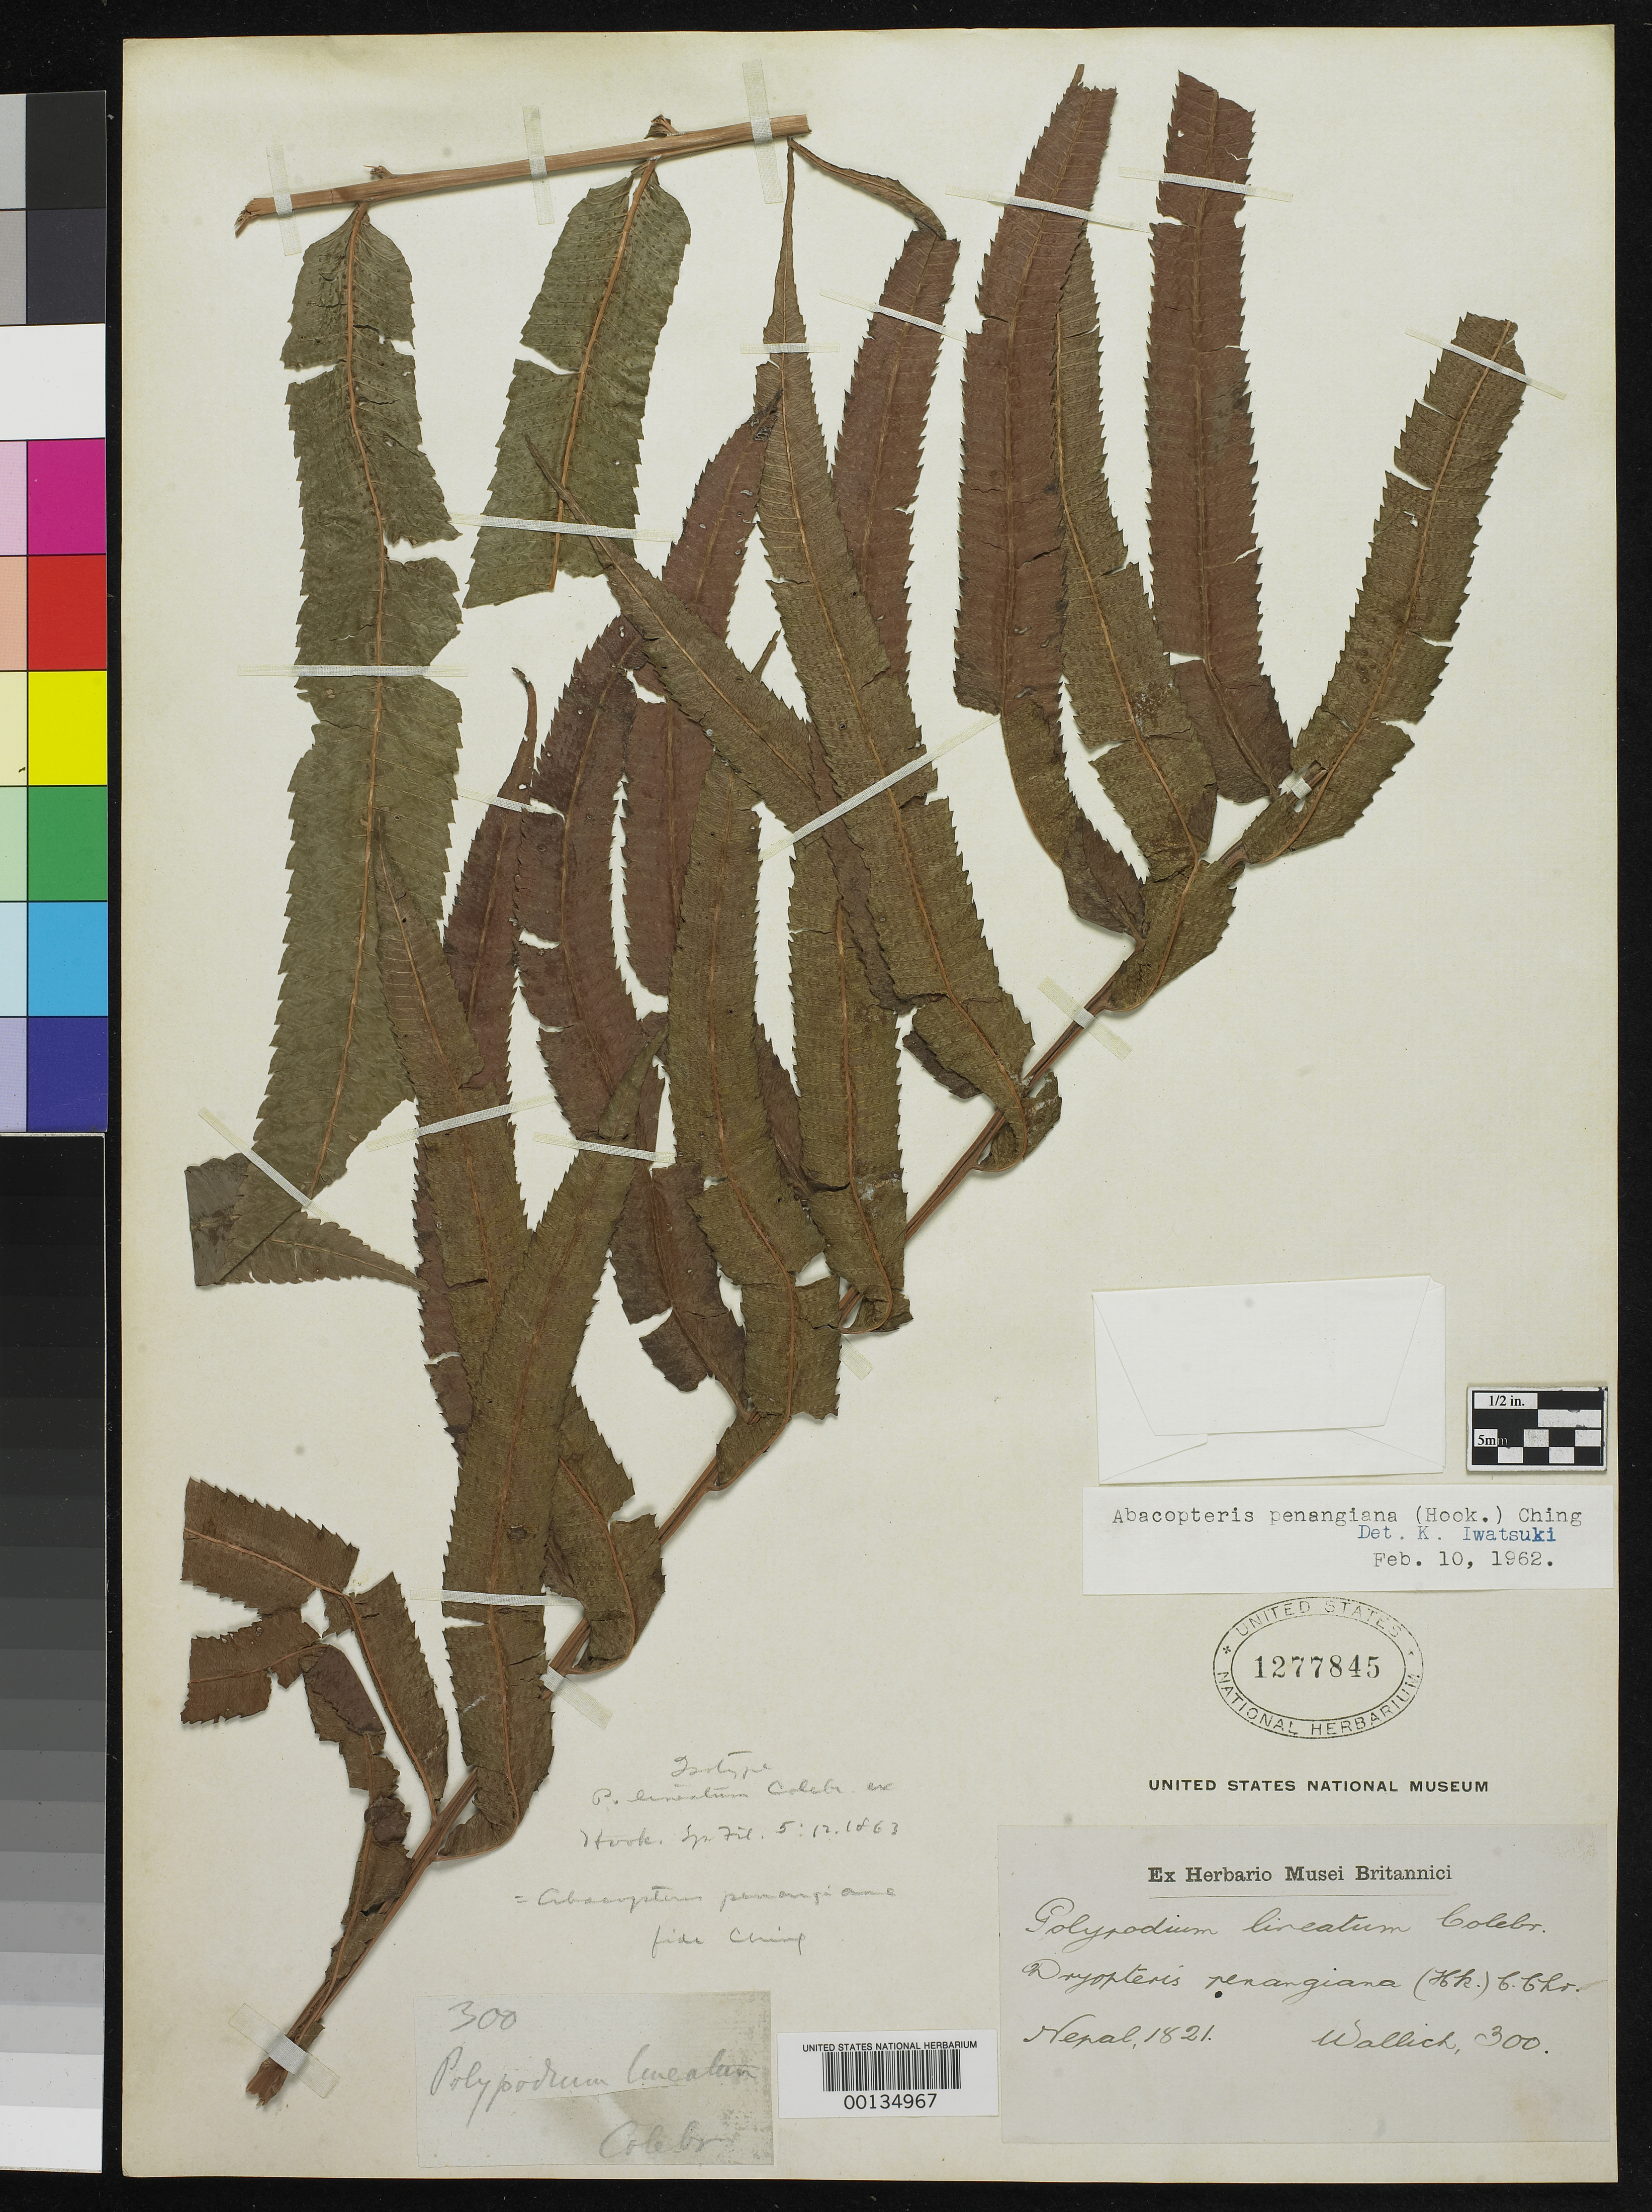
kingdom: Plantae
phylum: Tracheophyta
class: Polypodiopsida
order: Polypodiales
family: Polypodiaceae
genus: Polypodium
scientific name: Polypodium lineatum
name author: Colebrooke ex Hook.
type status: Type Collection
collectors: N. Wallich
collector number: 300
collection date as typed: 1821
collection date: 1821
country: Nepal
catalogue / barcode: US 1277845